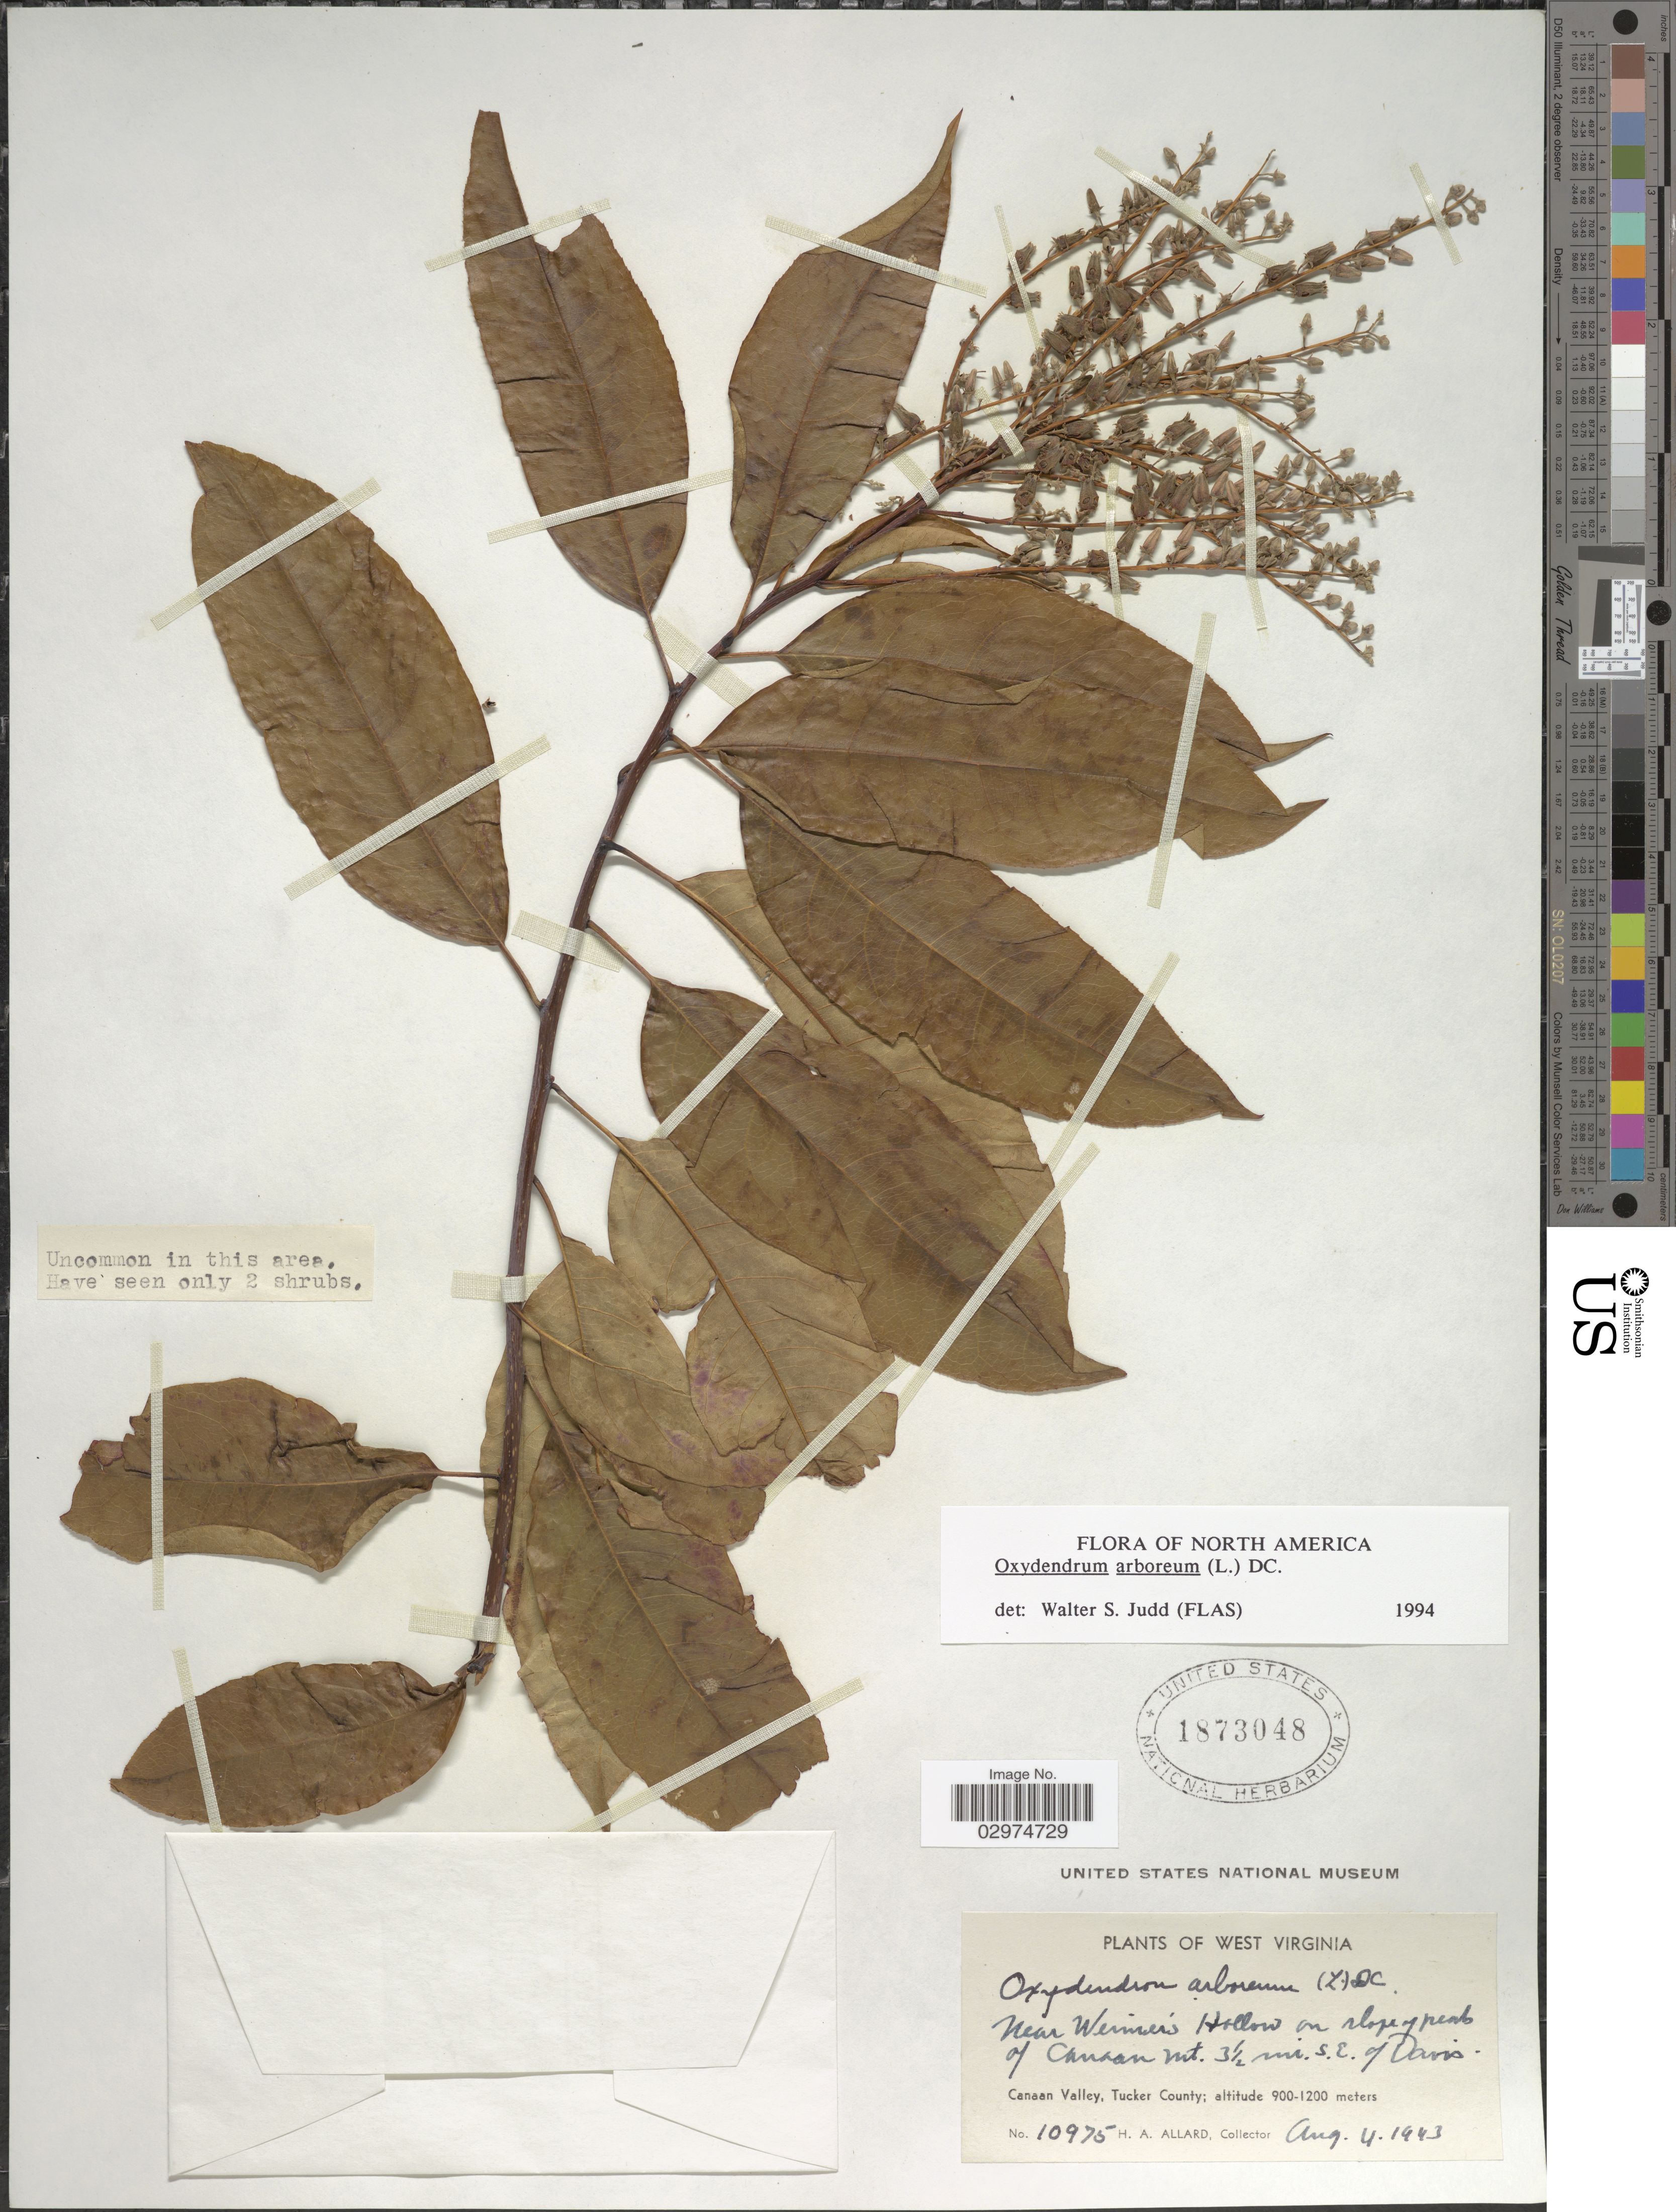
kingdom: Plantae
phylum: Tracheophyta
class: Magnoliopsida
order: Ericales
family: Ericaceae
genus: Oxydendrum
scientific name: Oxydendrum arboreum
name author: (L.) DC.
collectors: H. A. Allard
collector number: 10975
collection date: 1943-08-04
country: United States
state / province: West Virginia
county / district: Tucker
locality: Near Weimers Hollow on slope of peak of Canaan mt. 3 1/2 mi. S.E. of Davis, Canaan Valley, Tucker County.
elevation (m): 900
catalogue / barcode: US 1873048